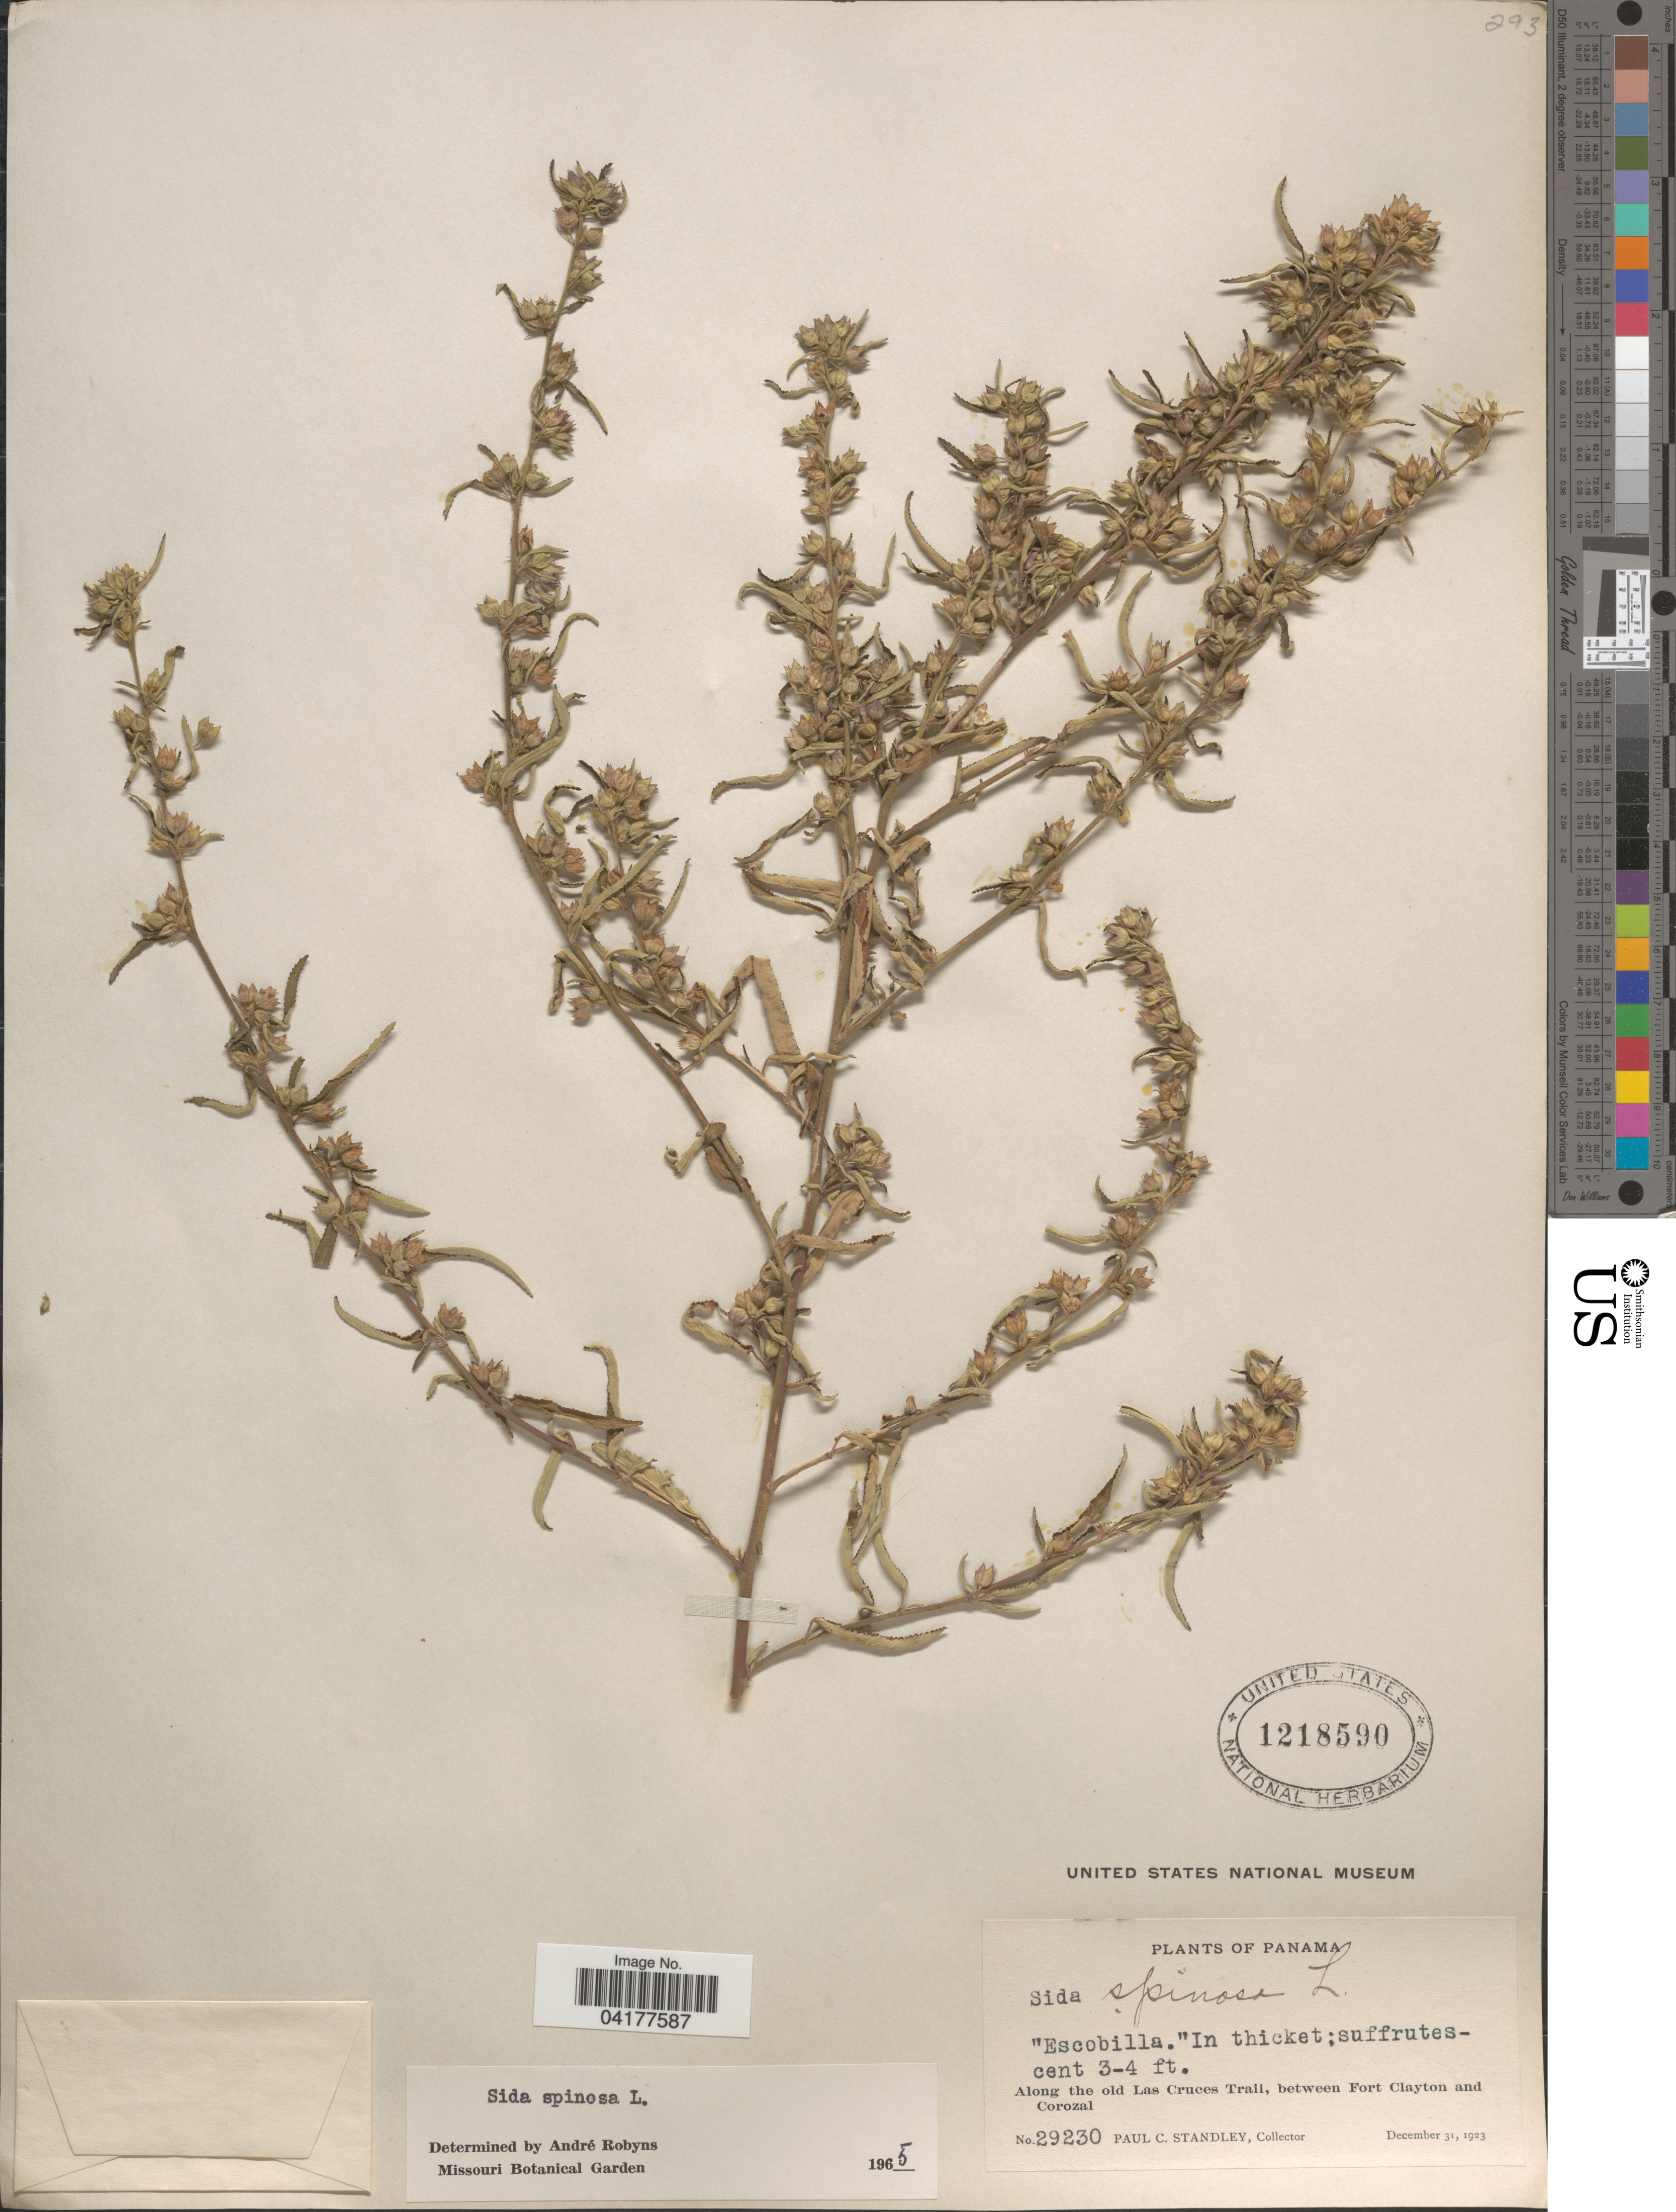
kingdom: Plantae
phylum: Tracheophyta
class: Magnoliopsida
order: Malvales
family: Malvaceae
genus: Sida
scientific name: Sida spinosa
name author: L.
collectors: P. C. Standley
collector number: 29230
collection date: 1923-12-31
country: Panama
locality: Along the old Las Cruces Trail, between Fort Clayton and Corozal.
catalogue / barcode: US 1218590